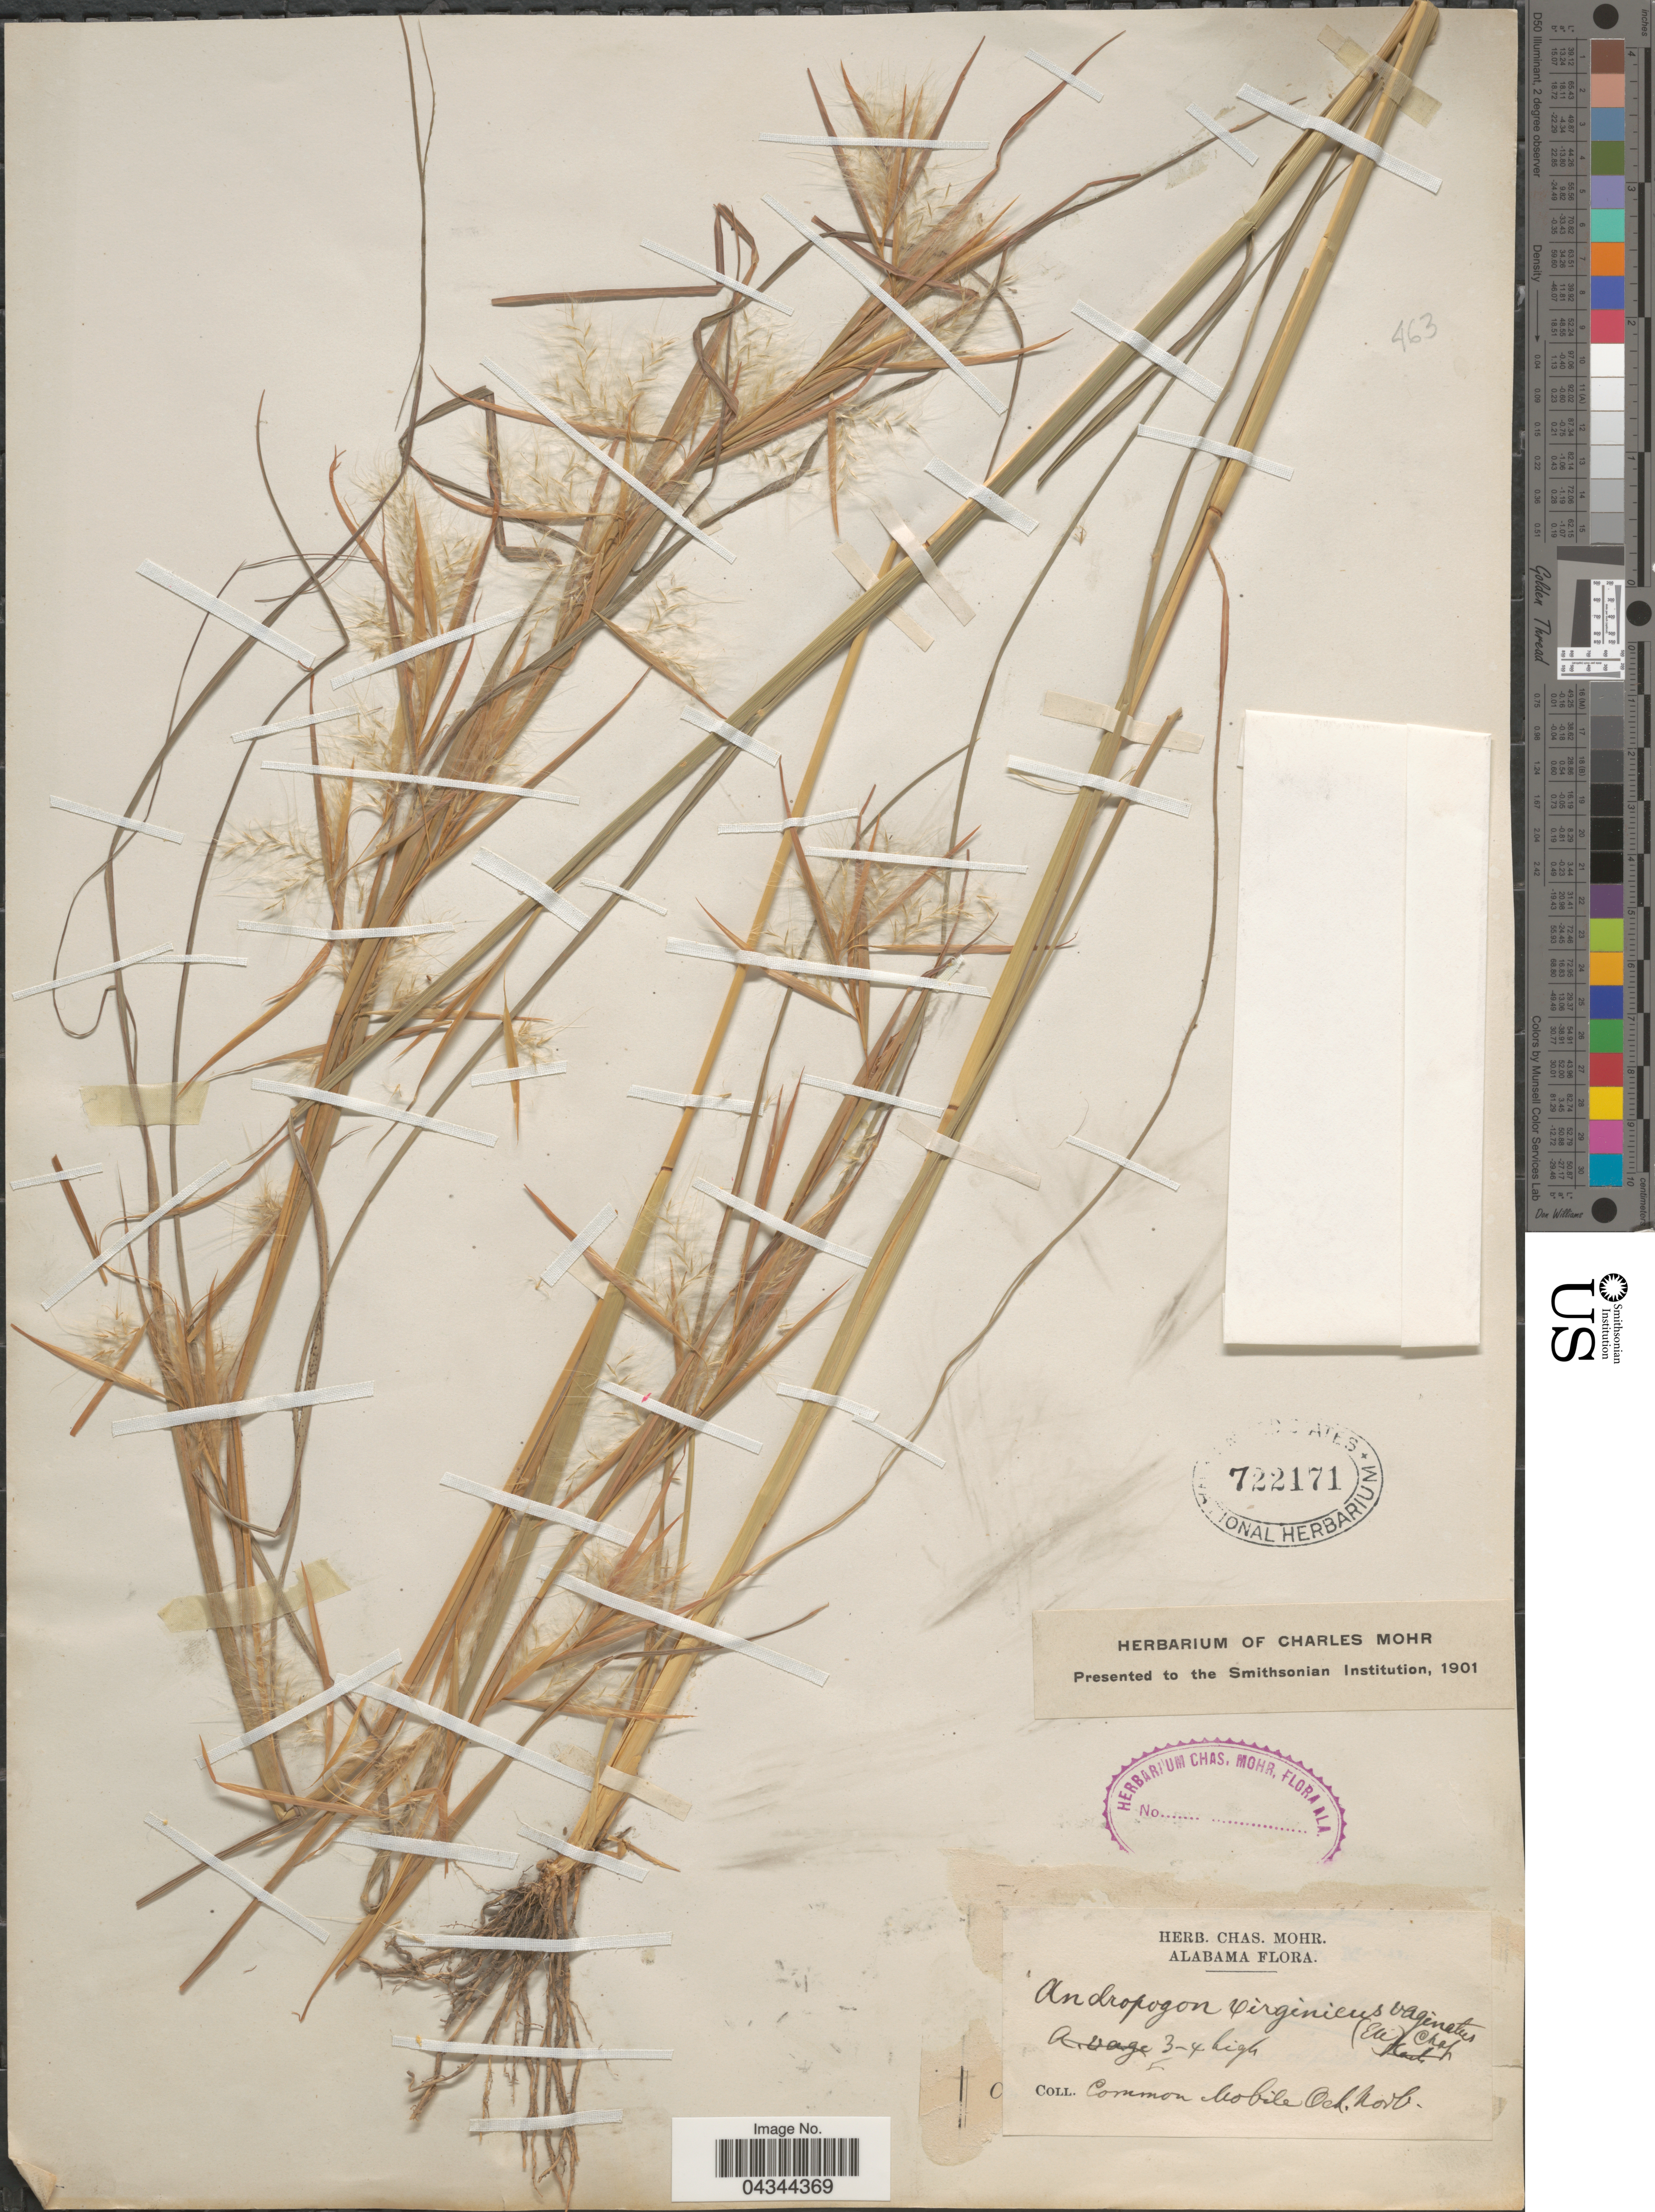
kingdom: Plantae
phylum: Tracheophyta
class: Liliopsida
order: Poales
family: Poaceae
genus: Andropogon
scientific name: Andropogon virginicus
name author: L.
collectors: Mohr, C. T. (herbarium)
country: United States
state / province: Alabama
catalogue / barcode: US 722171